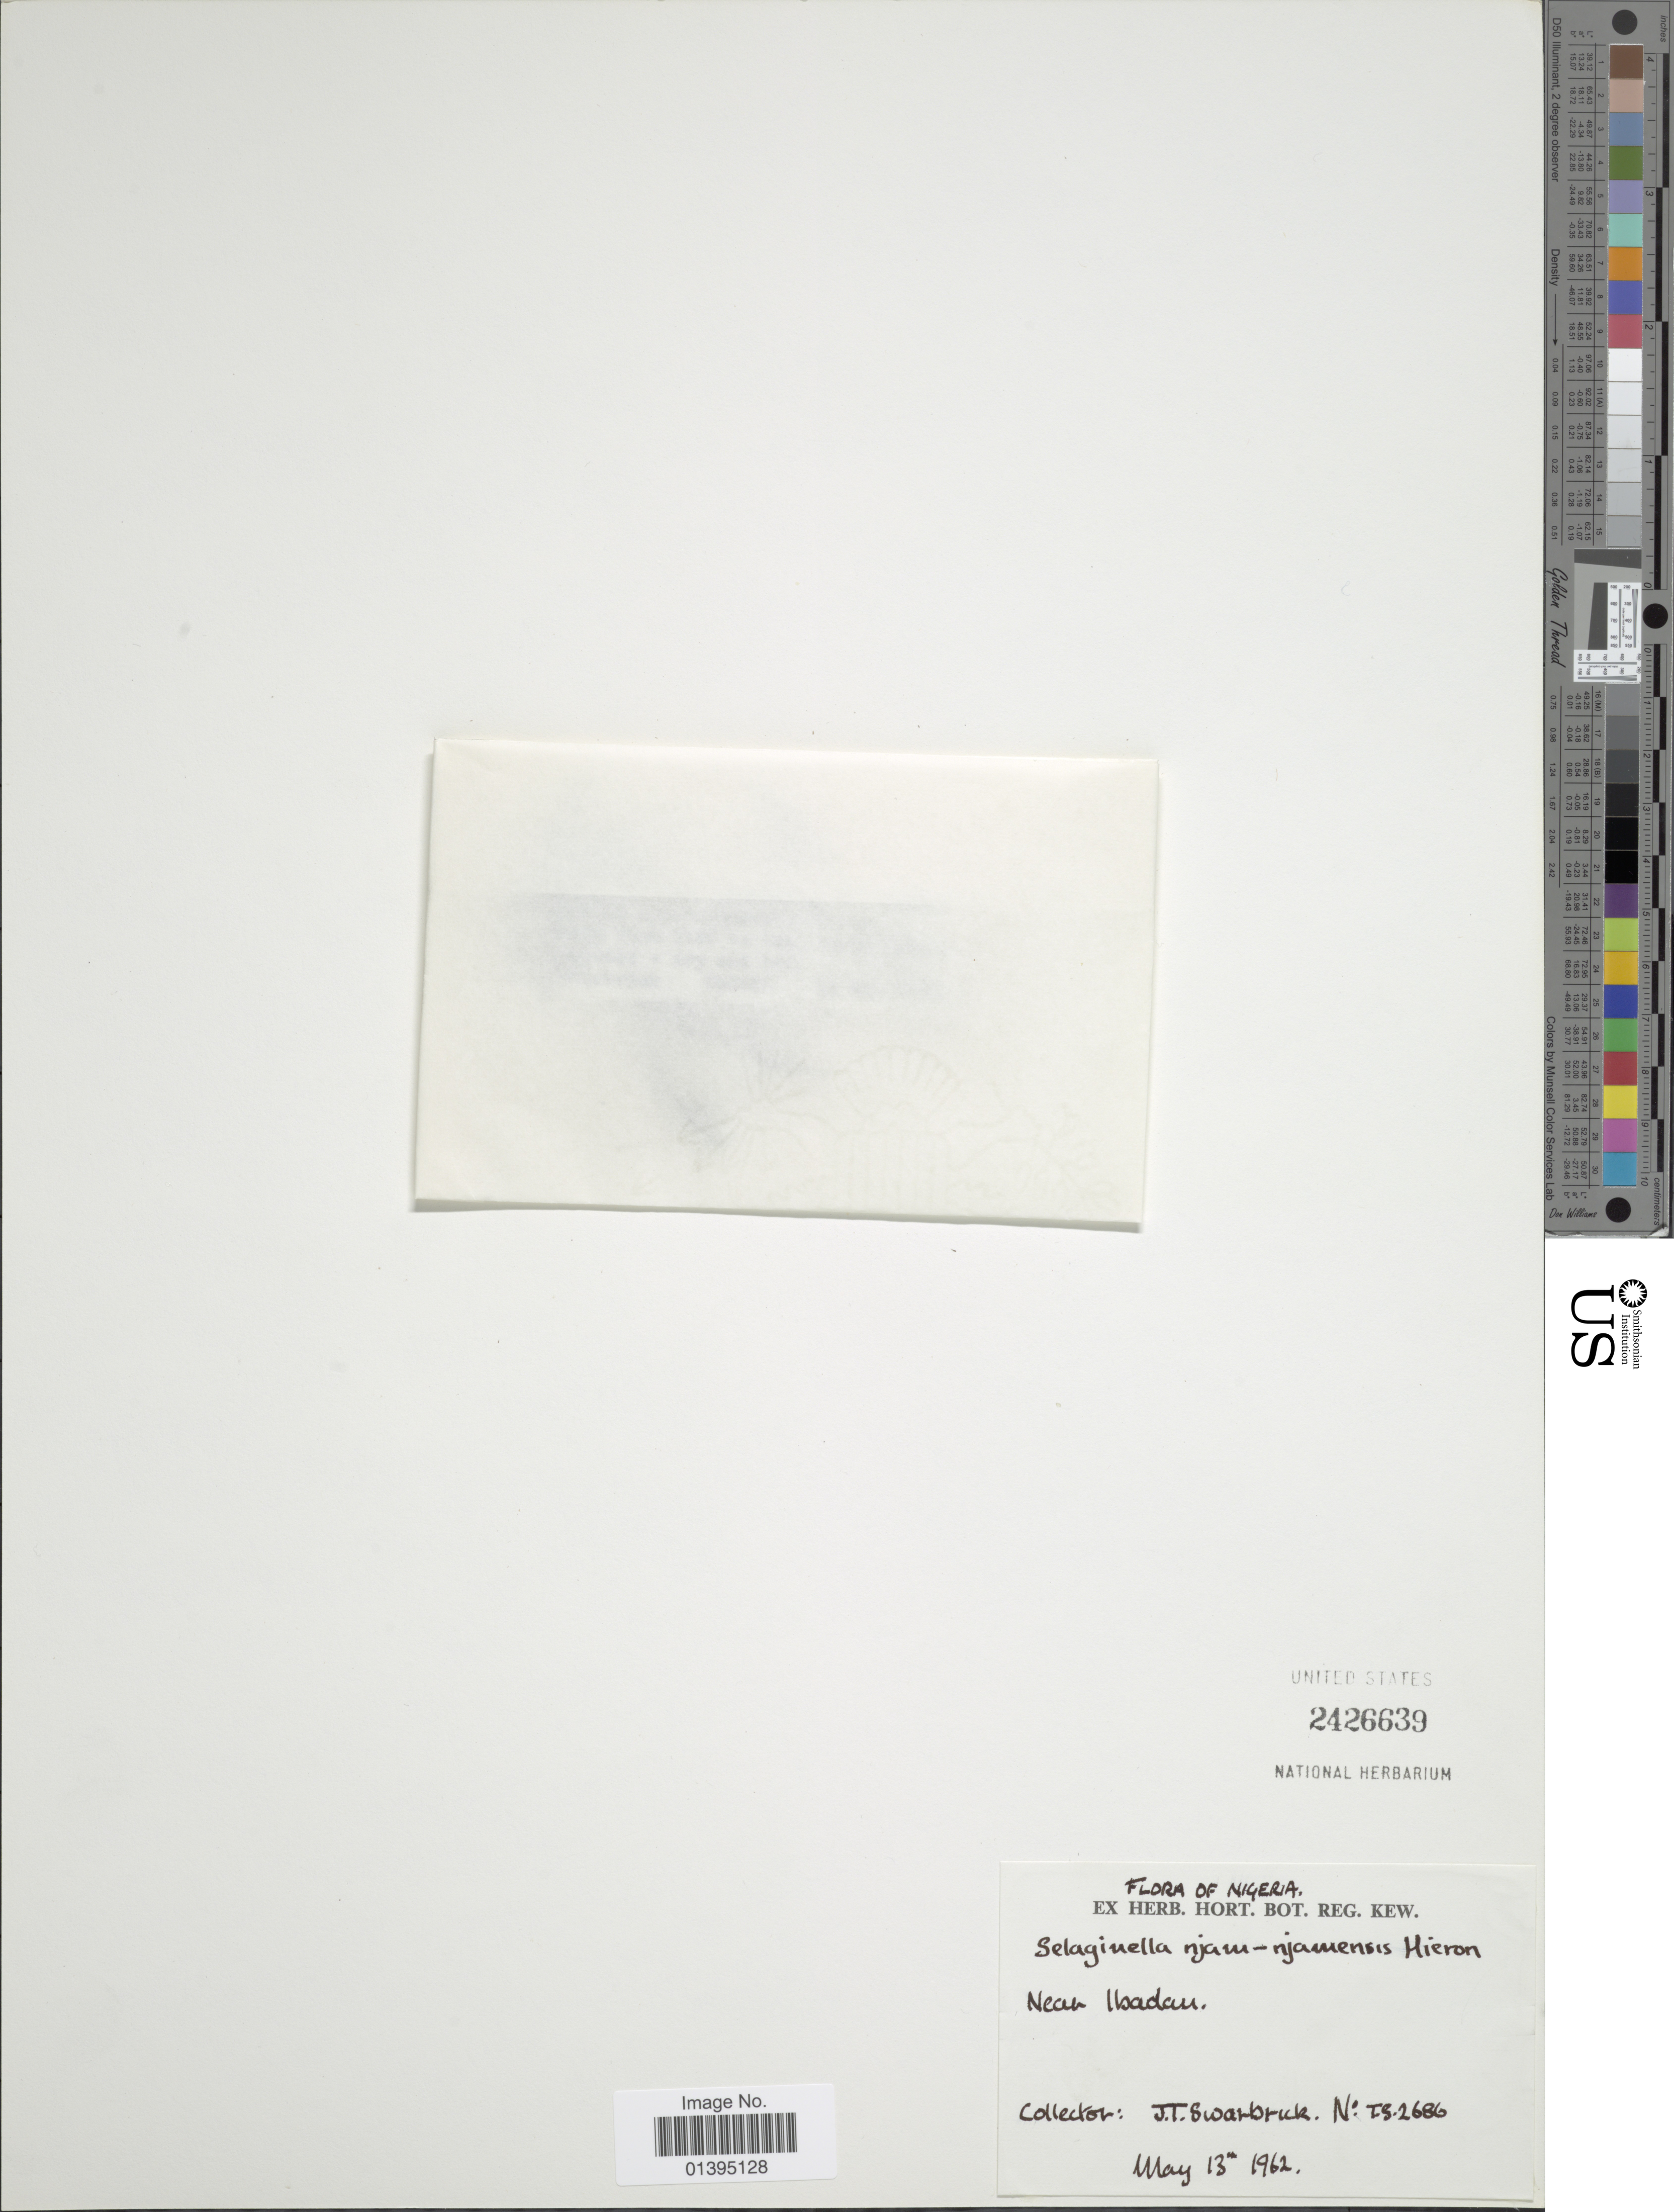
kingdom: Plantae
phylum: Tracheophyta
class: Lycopodiopsida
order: Selaginellales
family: Selaginellaceae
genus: Selaginella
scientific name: Selaginella njamnjamensis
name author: Hieron.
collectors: J. Swarbrick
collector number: TS 2686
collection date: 1962-05-13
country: Liberia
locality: Near Ibadan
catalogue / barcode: US 2426639